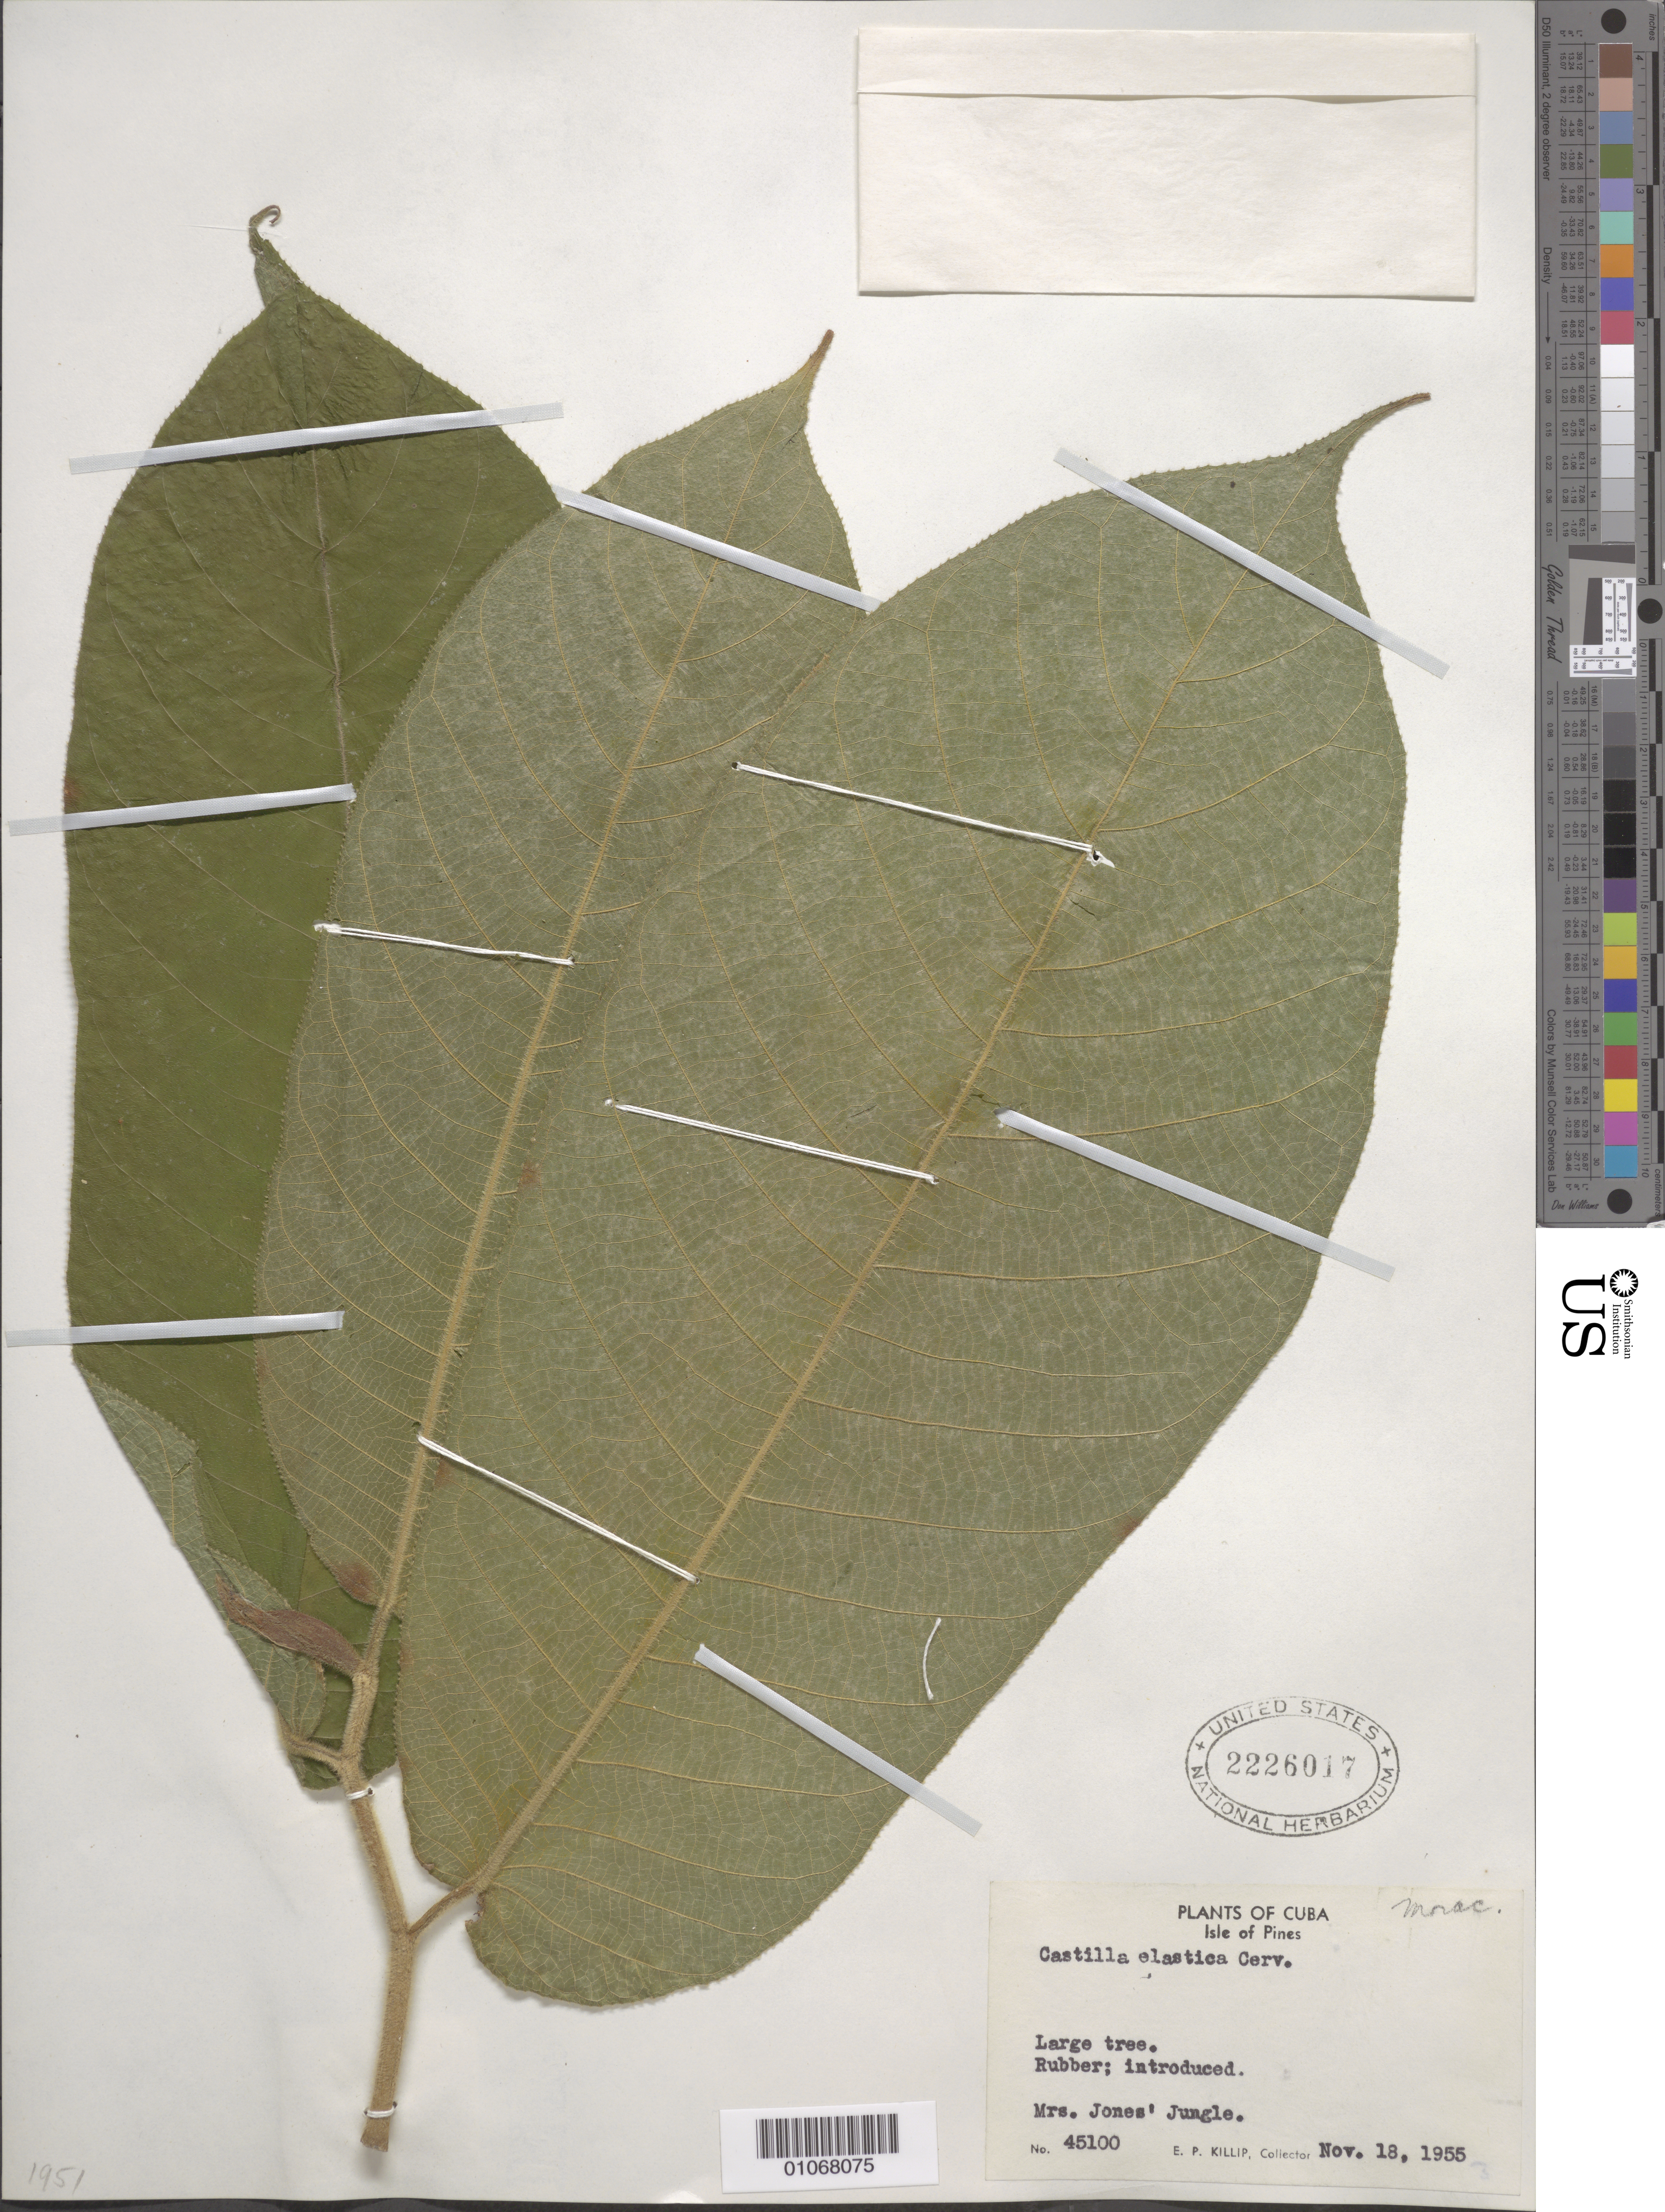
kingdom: Plantae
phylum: Tracheophyta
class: Magnoliopsida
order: Rosales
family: Moraceae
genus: Castilla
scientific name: Castilla elastica subsp. elastica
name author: Sessé ex Cerv.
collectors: E. P. Killip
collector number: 45100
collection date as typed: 18 Nov 1955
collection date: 1955-11-18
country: Cuba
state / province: Isla de La Juventud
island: Isla de la Juventud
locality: Mrs Jone's jungle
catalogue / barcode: US 2226017